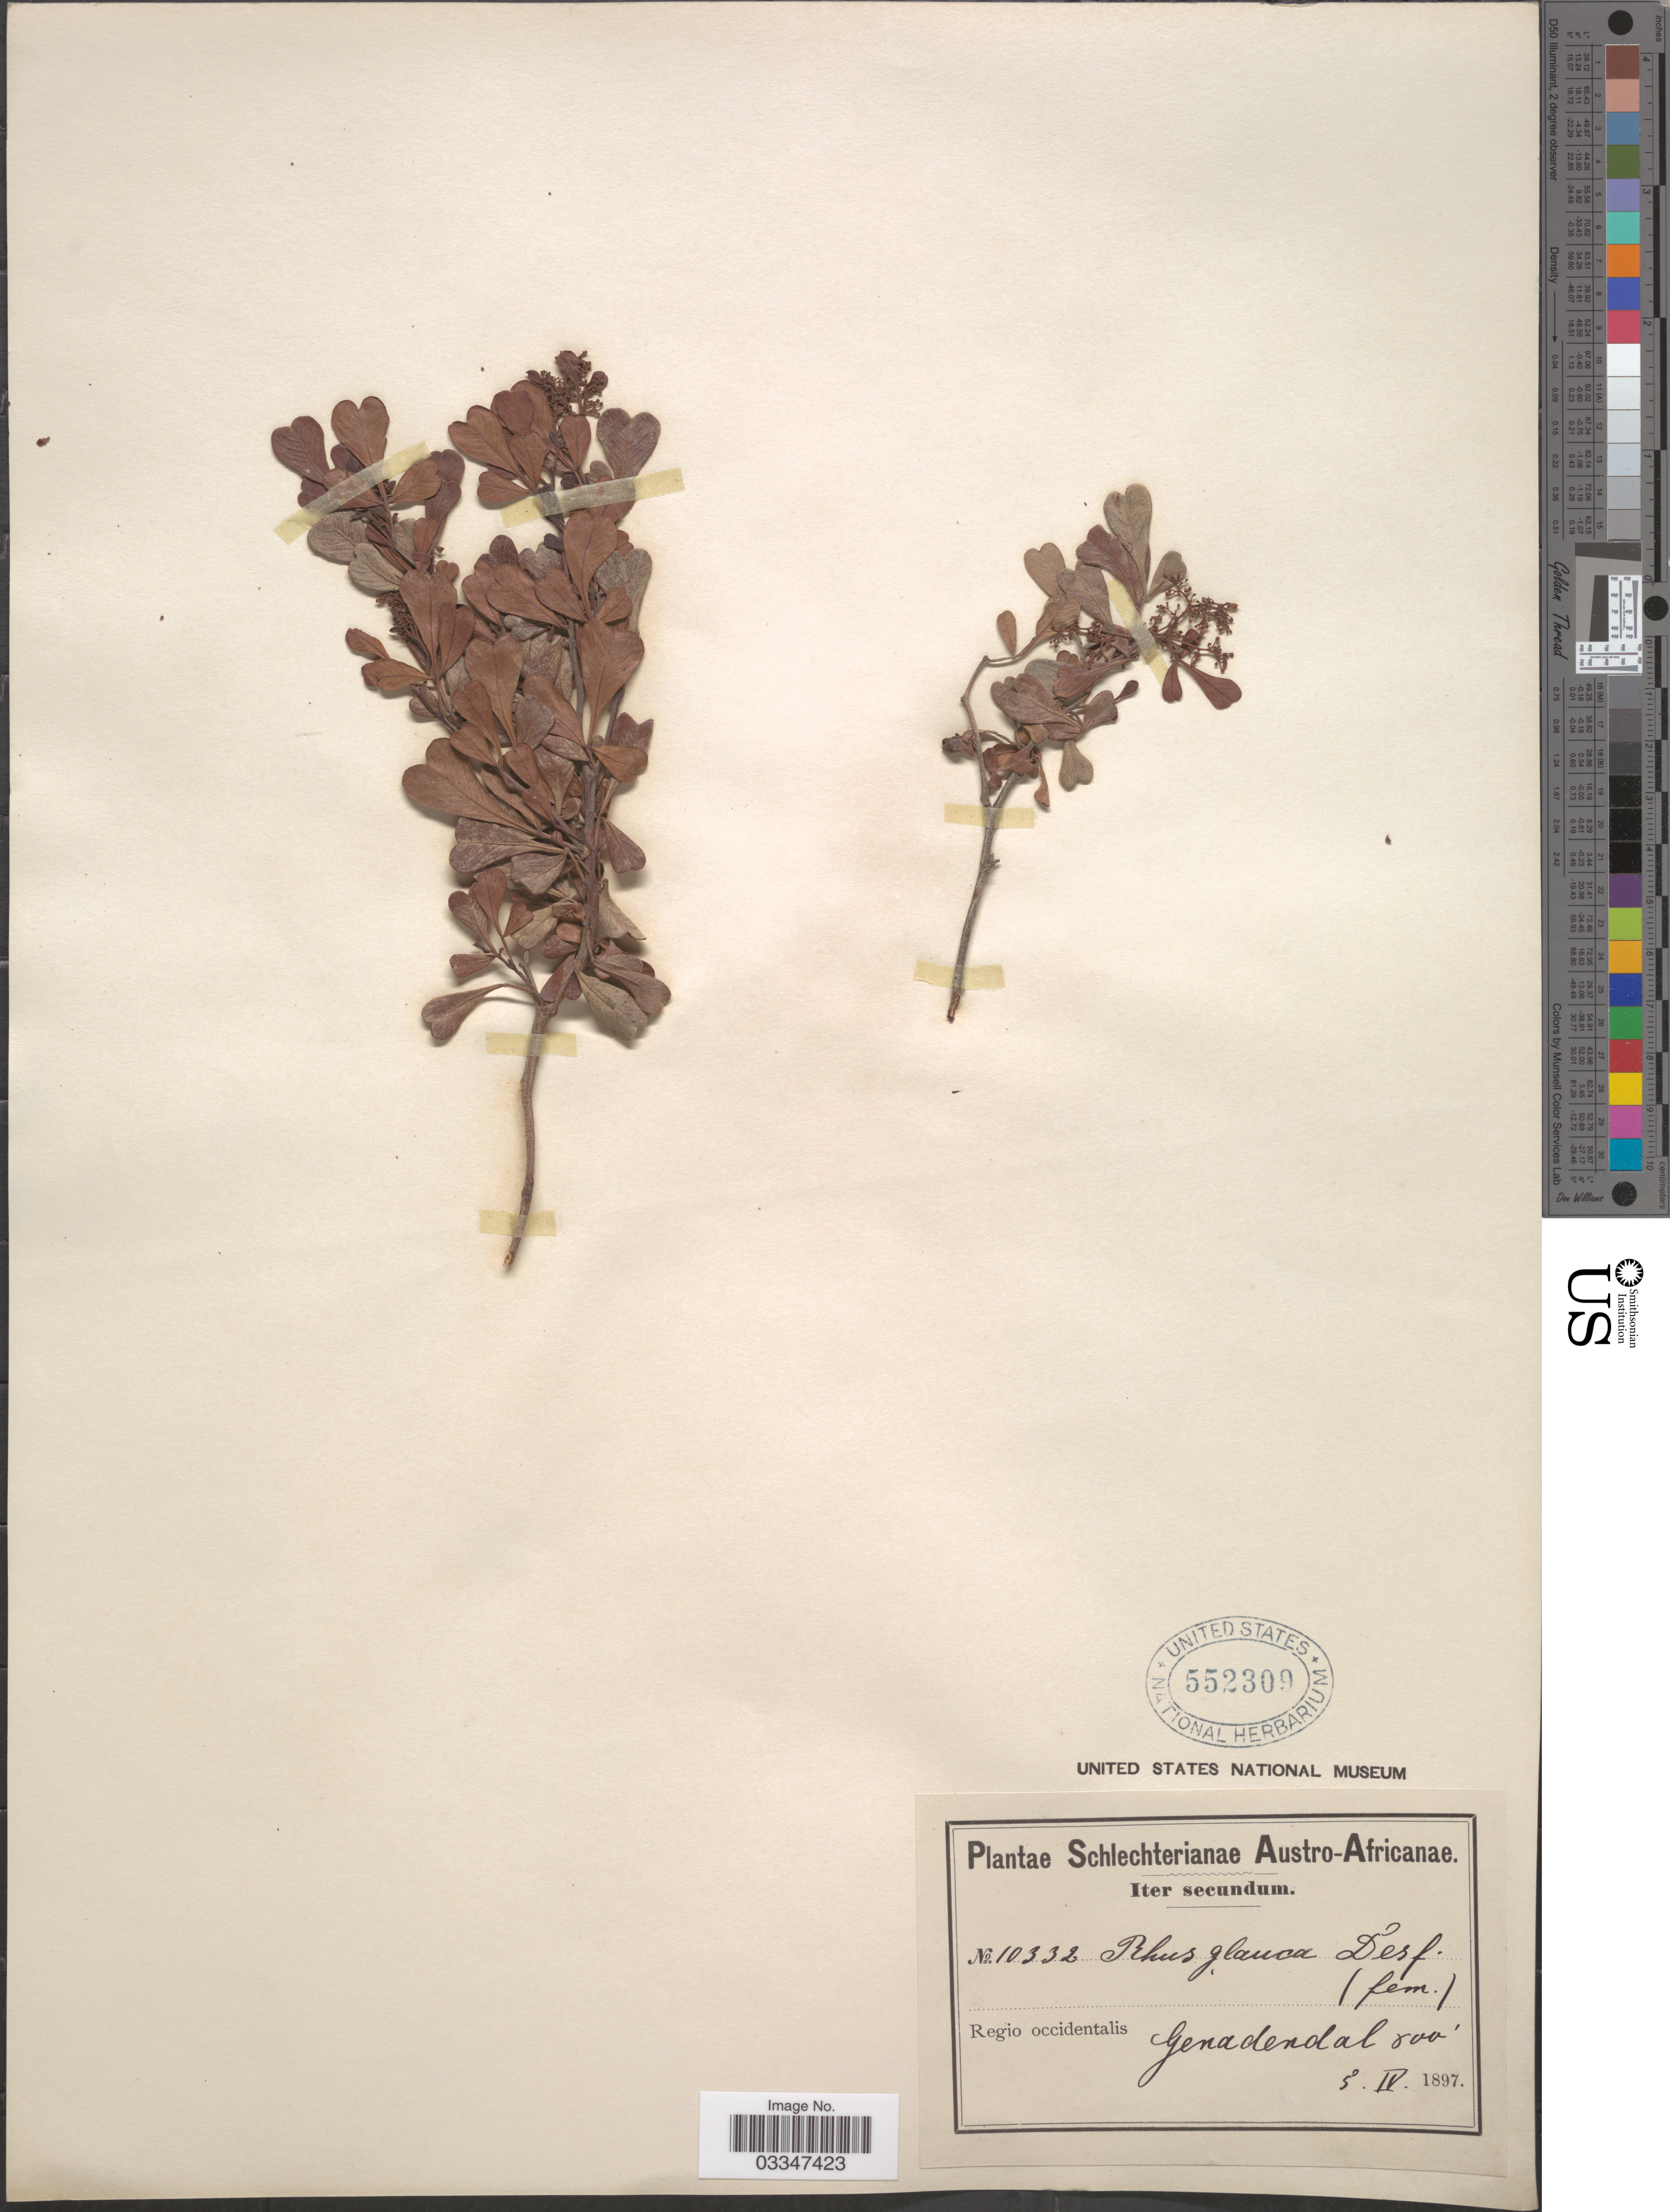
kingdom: Plantae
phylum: Tracheophyta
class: Magnoliopsida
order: Sapindales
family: Anacardiaceae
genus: Rhus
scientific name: Rhus glauca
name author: Thunb.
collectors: Schlechter, --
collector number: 10332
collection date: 1897-04-05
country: South Africa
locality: Austro-Africanae. Regio occidentalis Genadendal.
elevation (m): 244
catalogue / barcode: US 552309